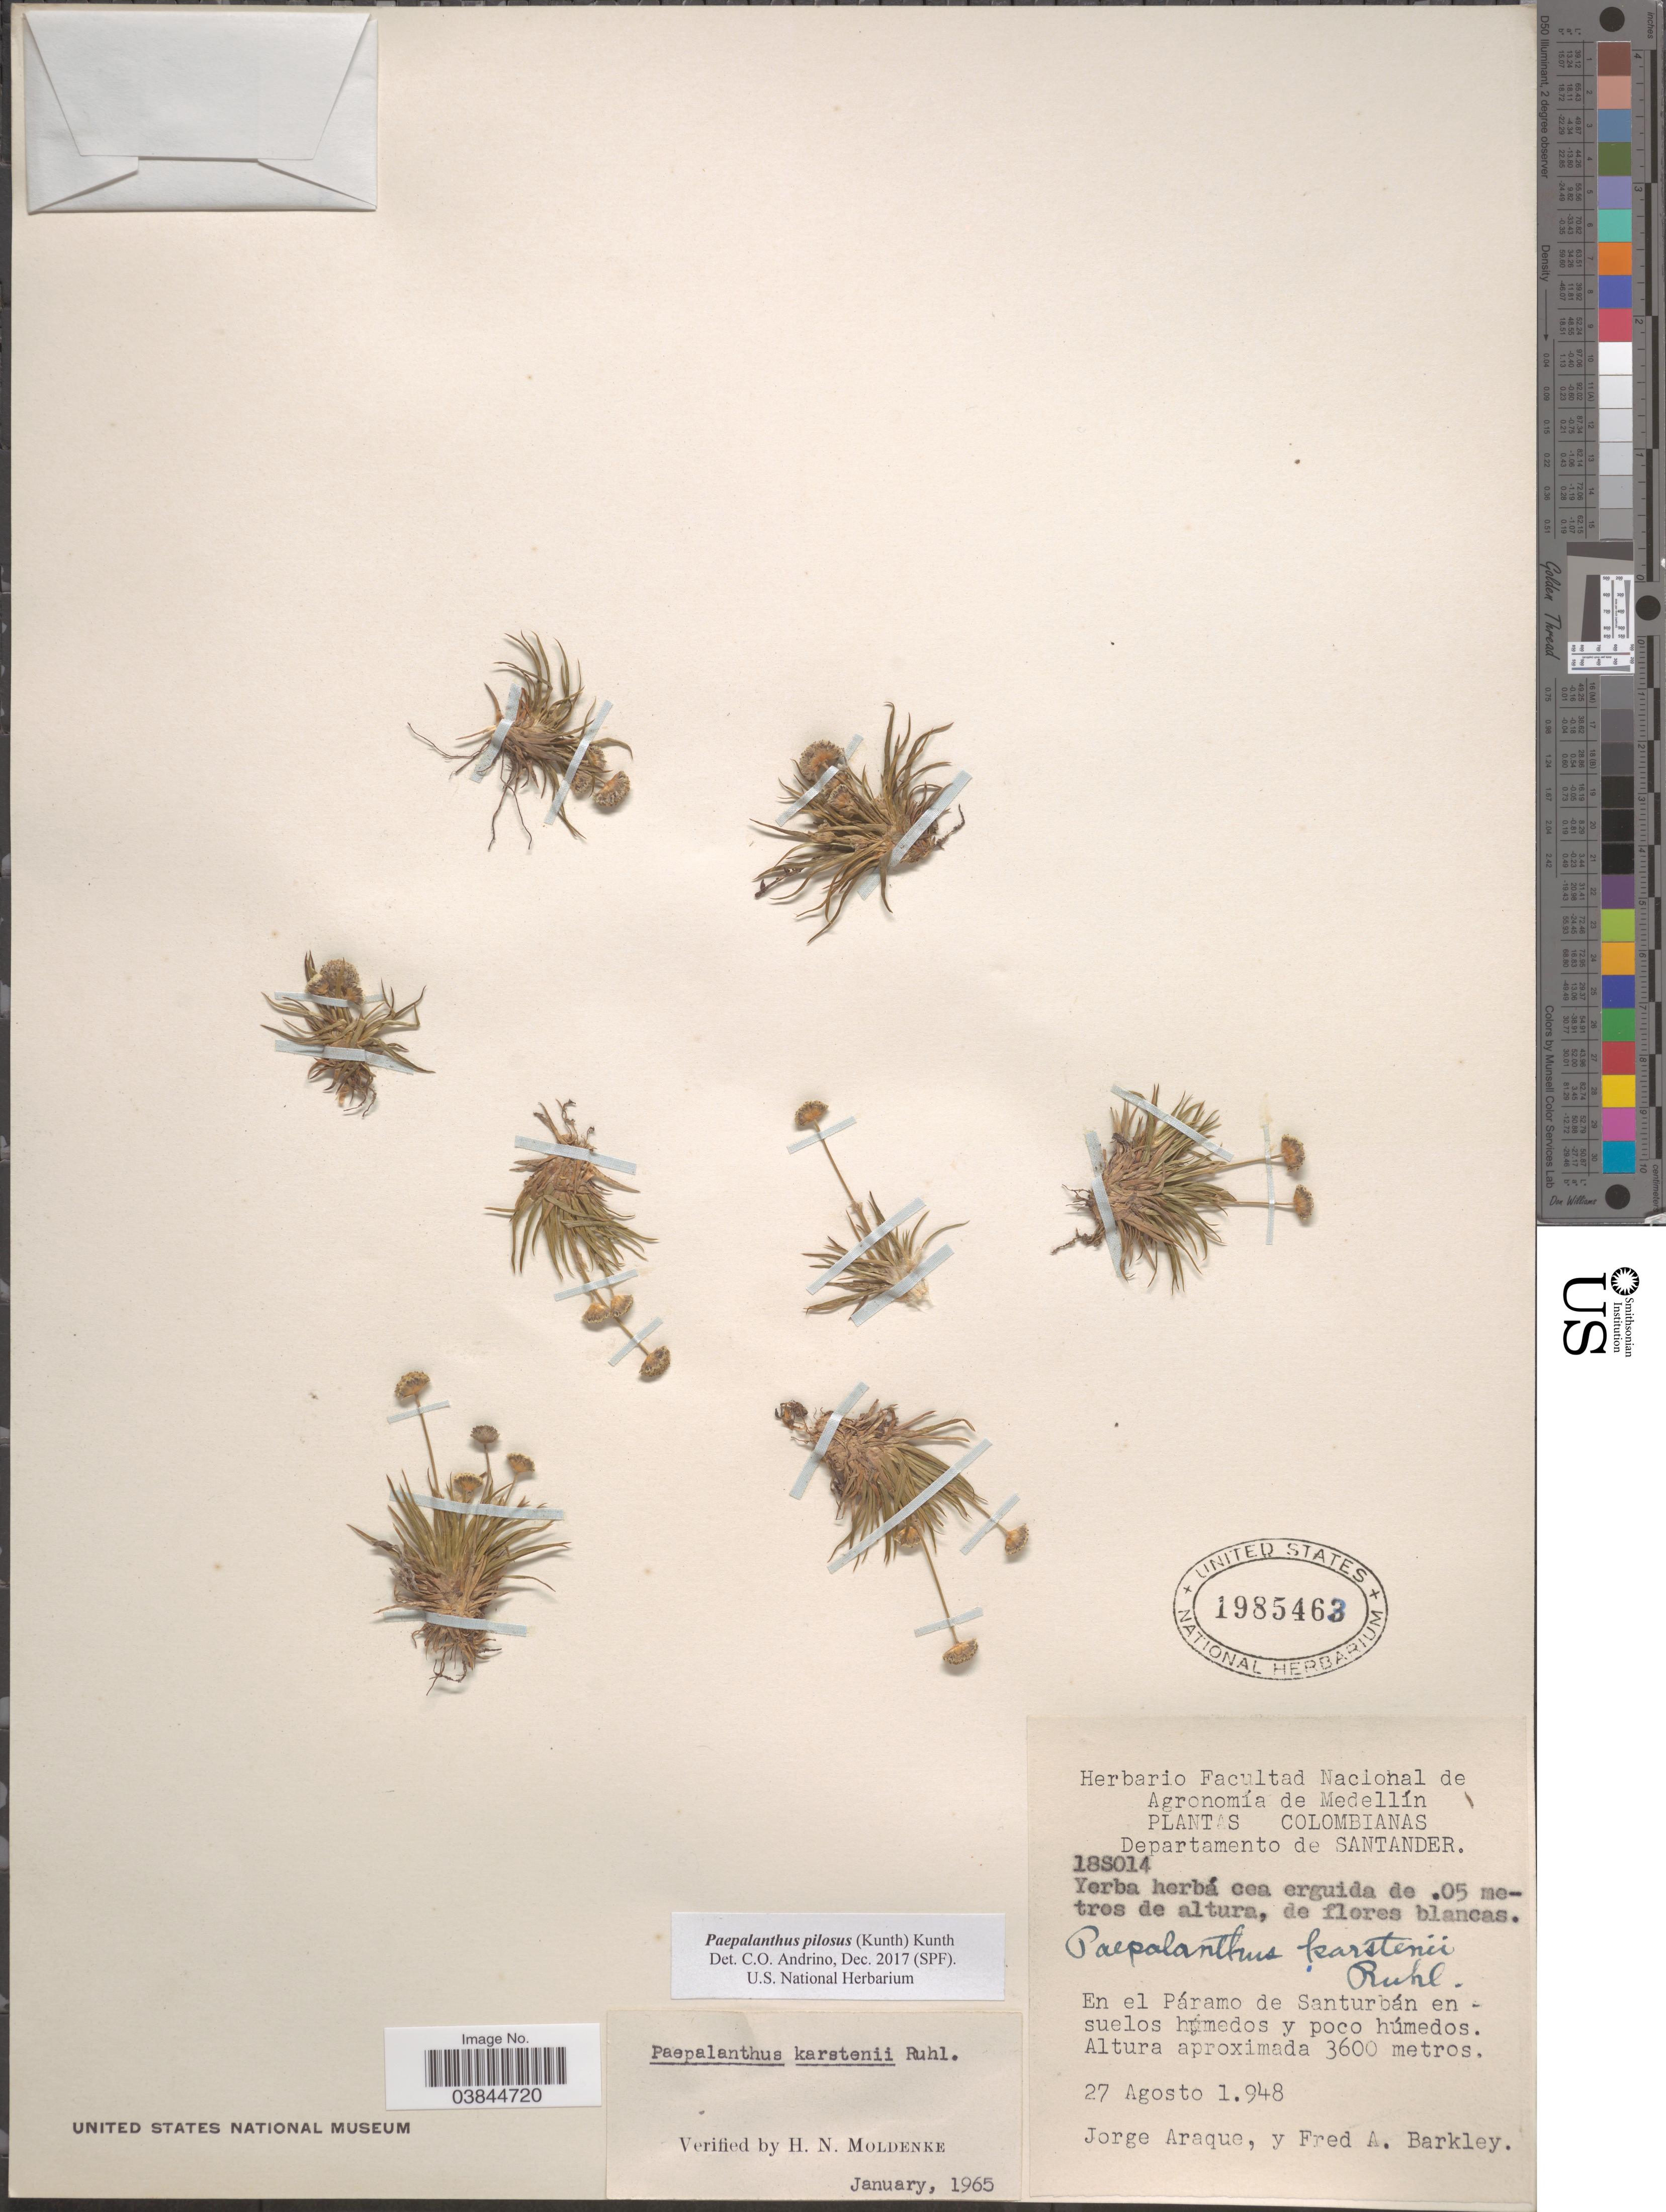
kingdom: Plantae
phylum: Tracheophyta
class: Liliopsida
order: Poales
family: Eriocaulaceae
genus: Paepalanthus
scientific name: Paepalanthus pilosus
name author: (Kunth) Kunth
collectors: J. Araque & F. A. Barkley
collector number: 18S014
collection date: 1948-08-27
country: Colombia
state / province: Santander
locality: Departamento de Santander. En el Páramo de Santurbán.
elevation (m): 3600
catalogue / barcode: US 1985463